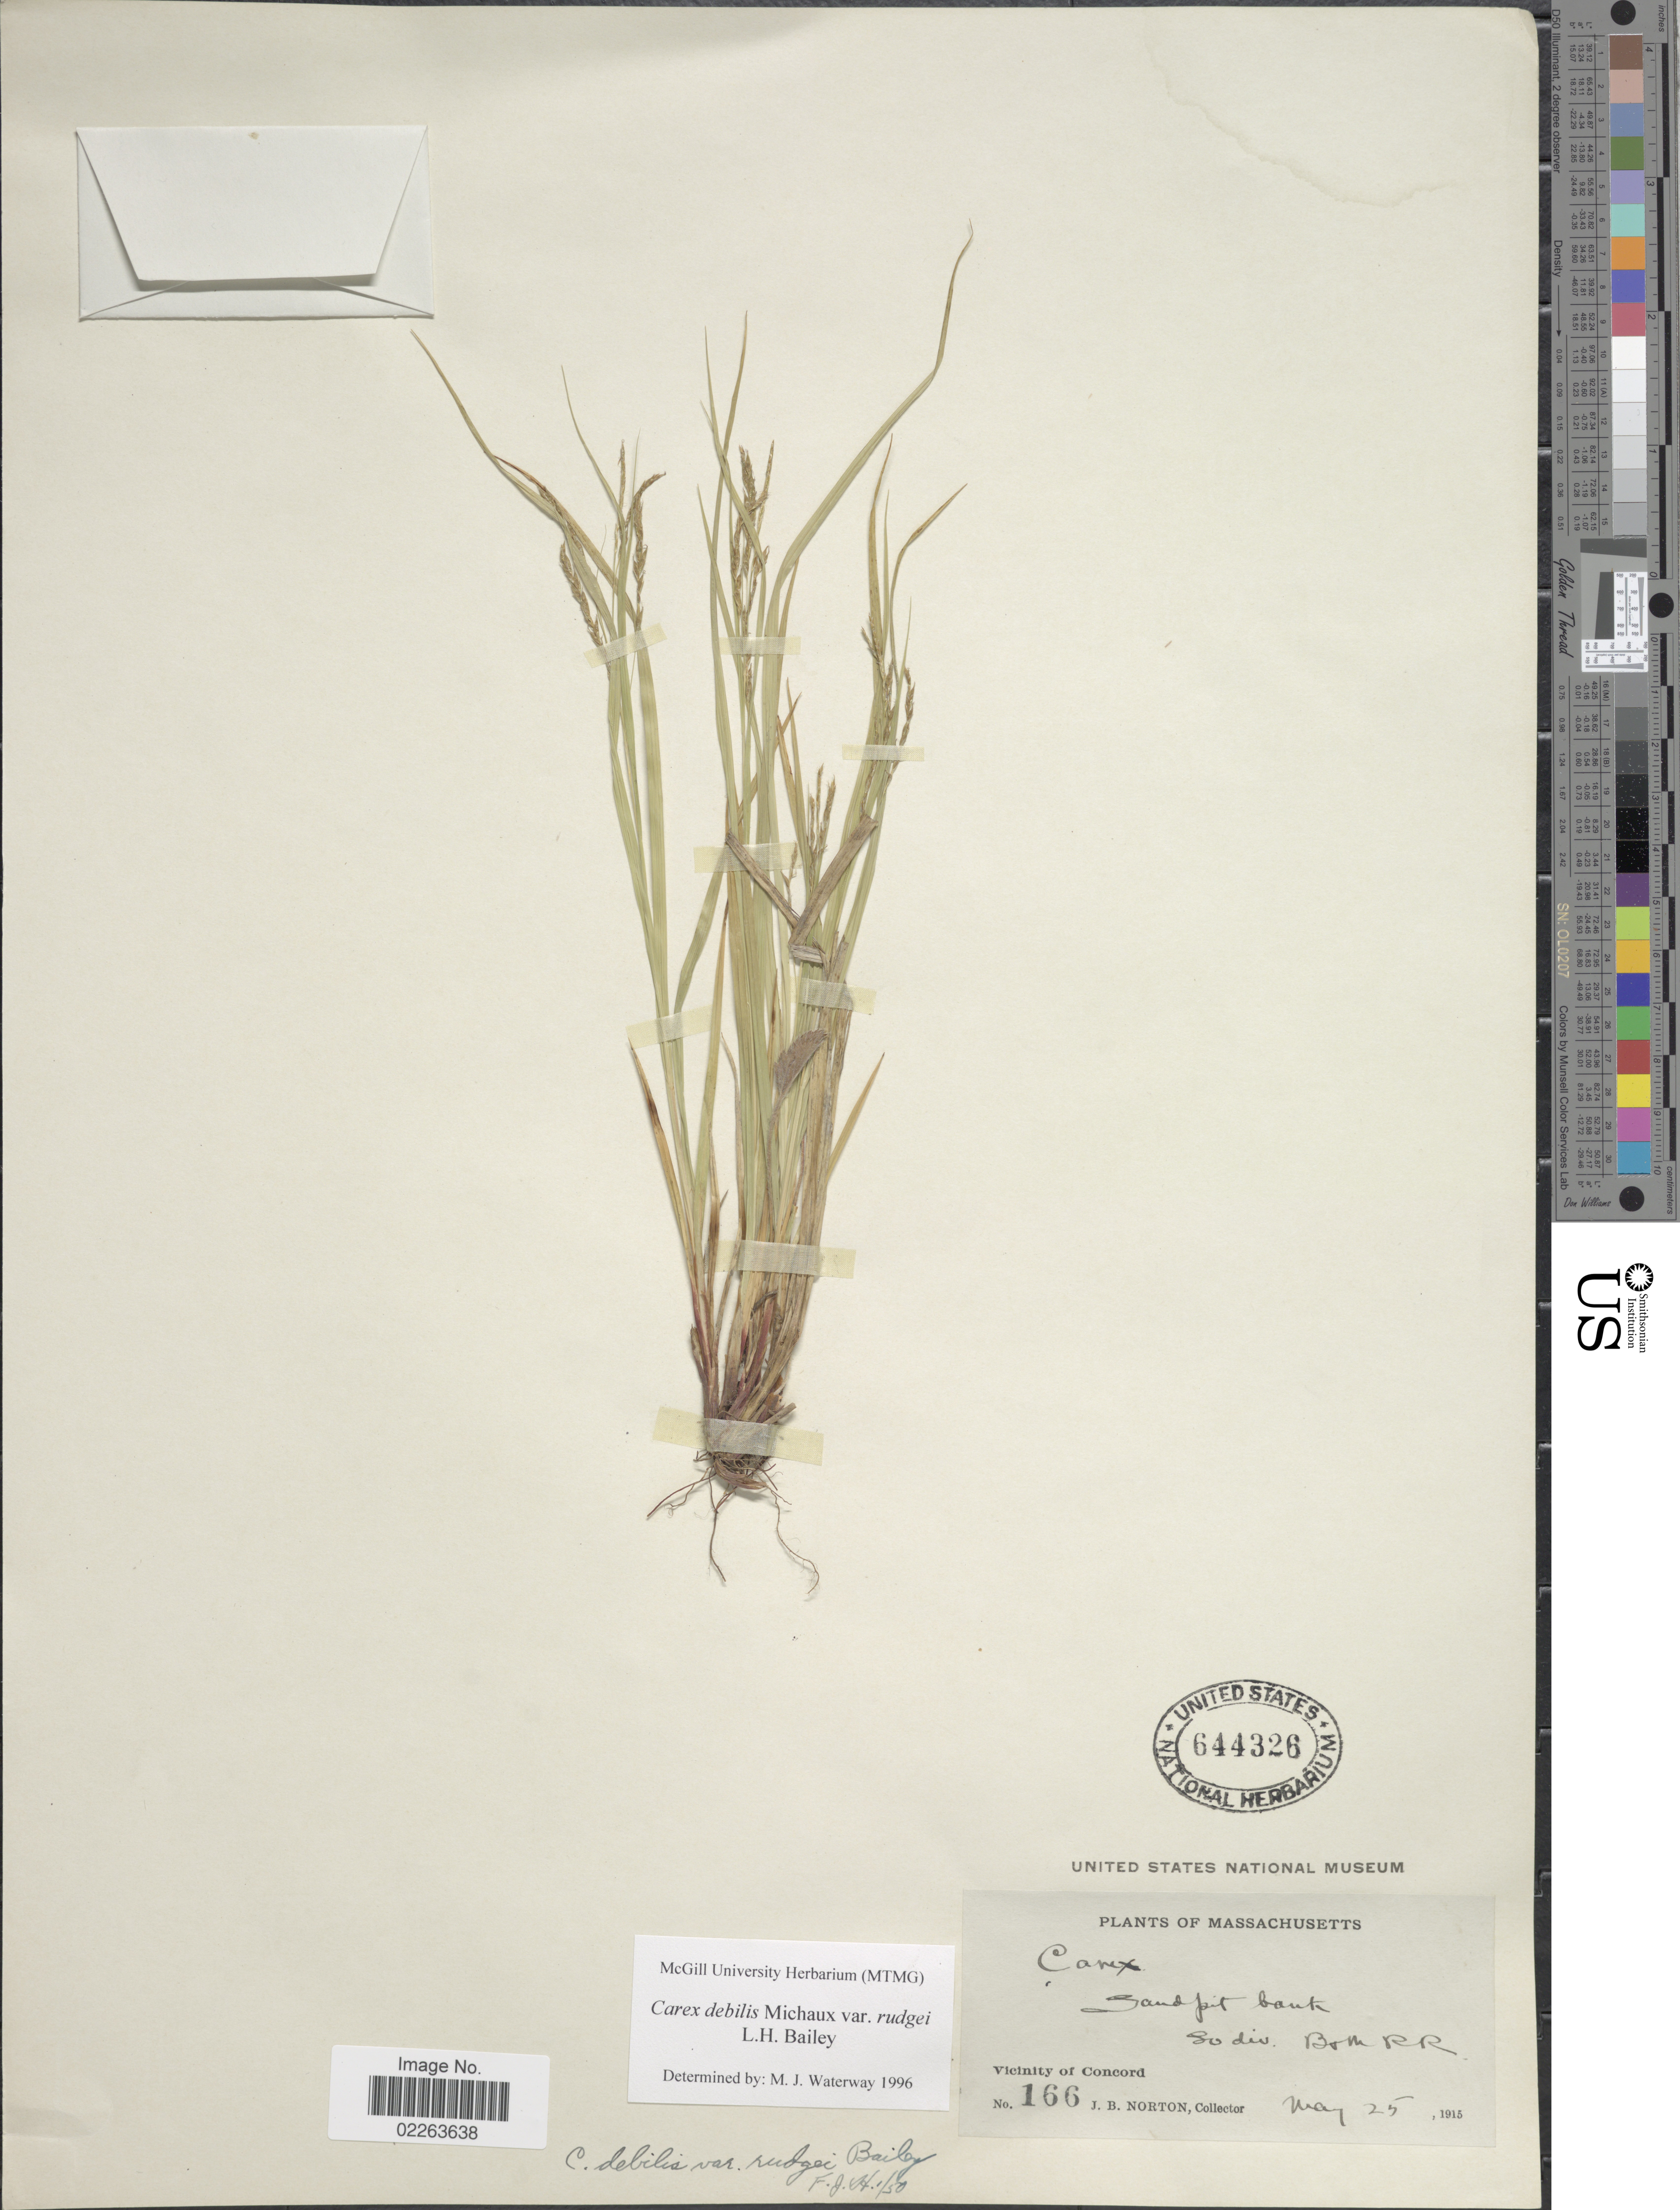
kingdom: Plantae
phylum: Tracheophyta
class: Liliopsida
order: Poales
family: Cyperaceae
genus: Carex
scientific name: Carex flexuosa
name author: Muhl. ex Willd.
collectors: J. B. Norton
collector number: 166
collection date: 1915-05-25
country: United States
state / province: Massachusetts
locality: Vicinity of Concord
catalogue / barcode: US 644326